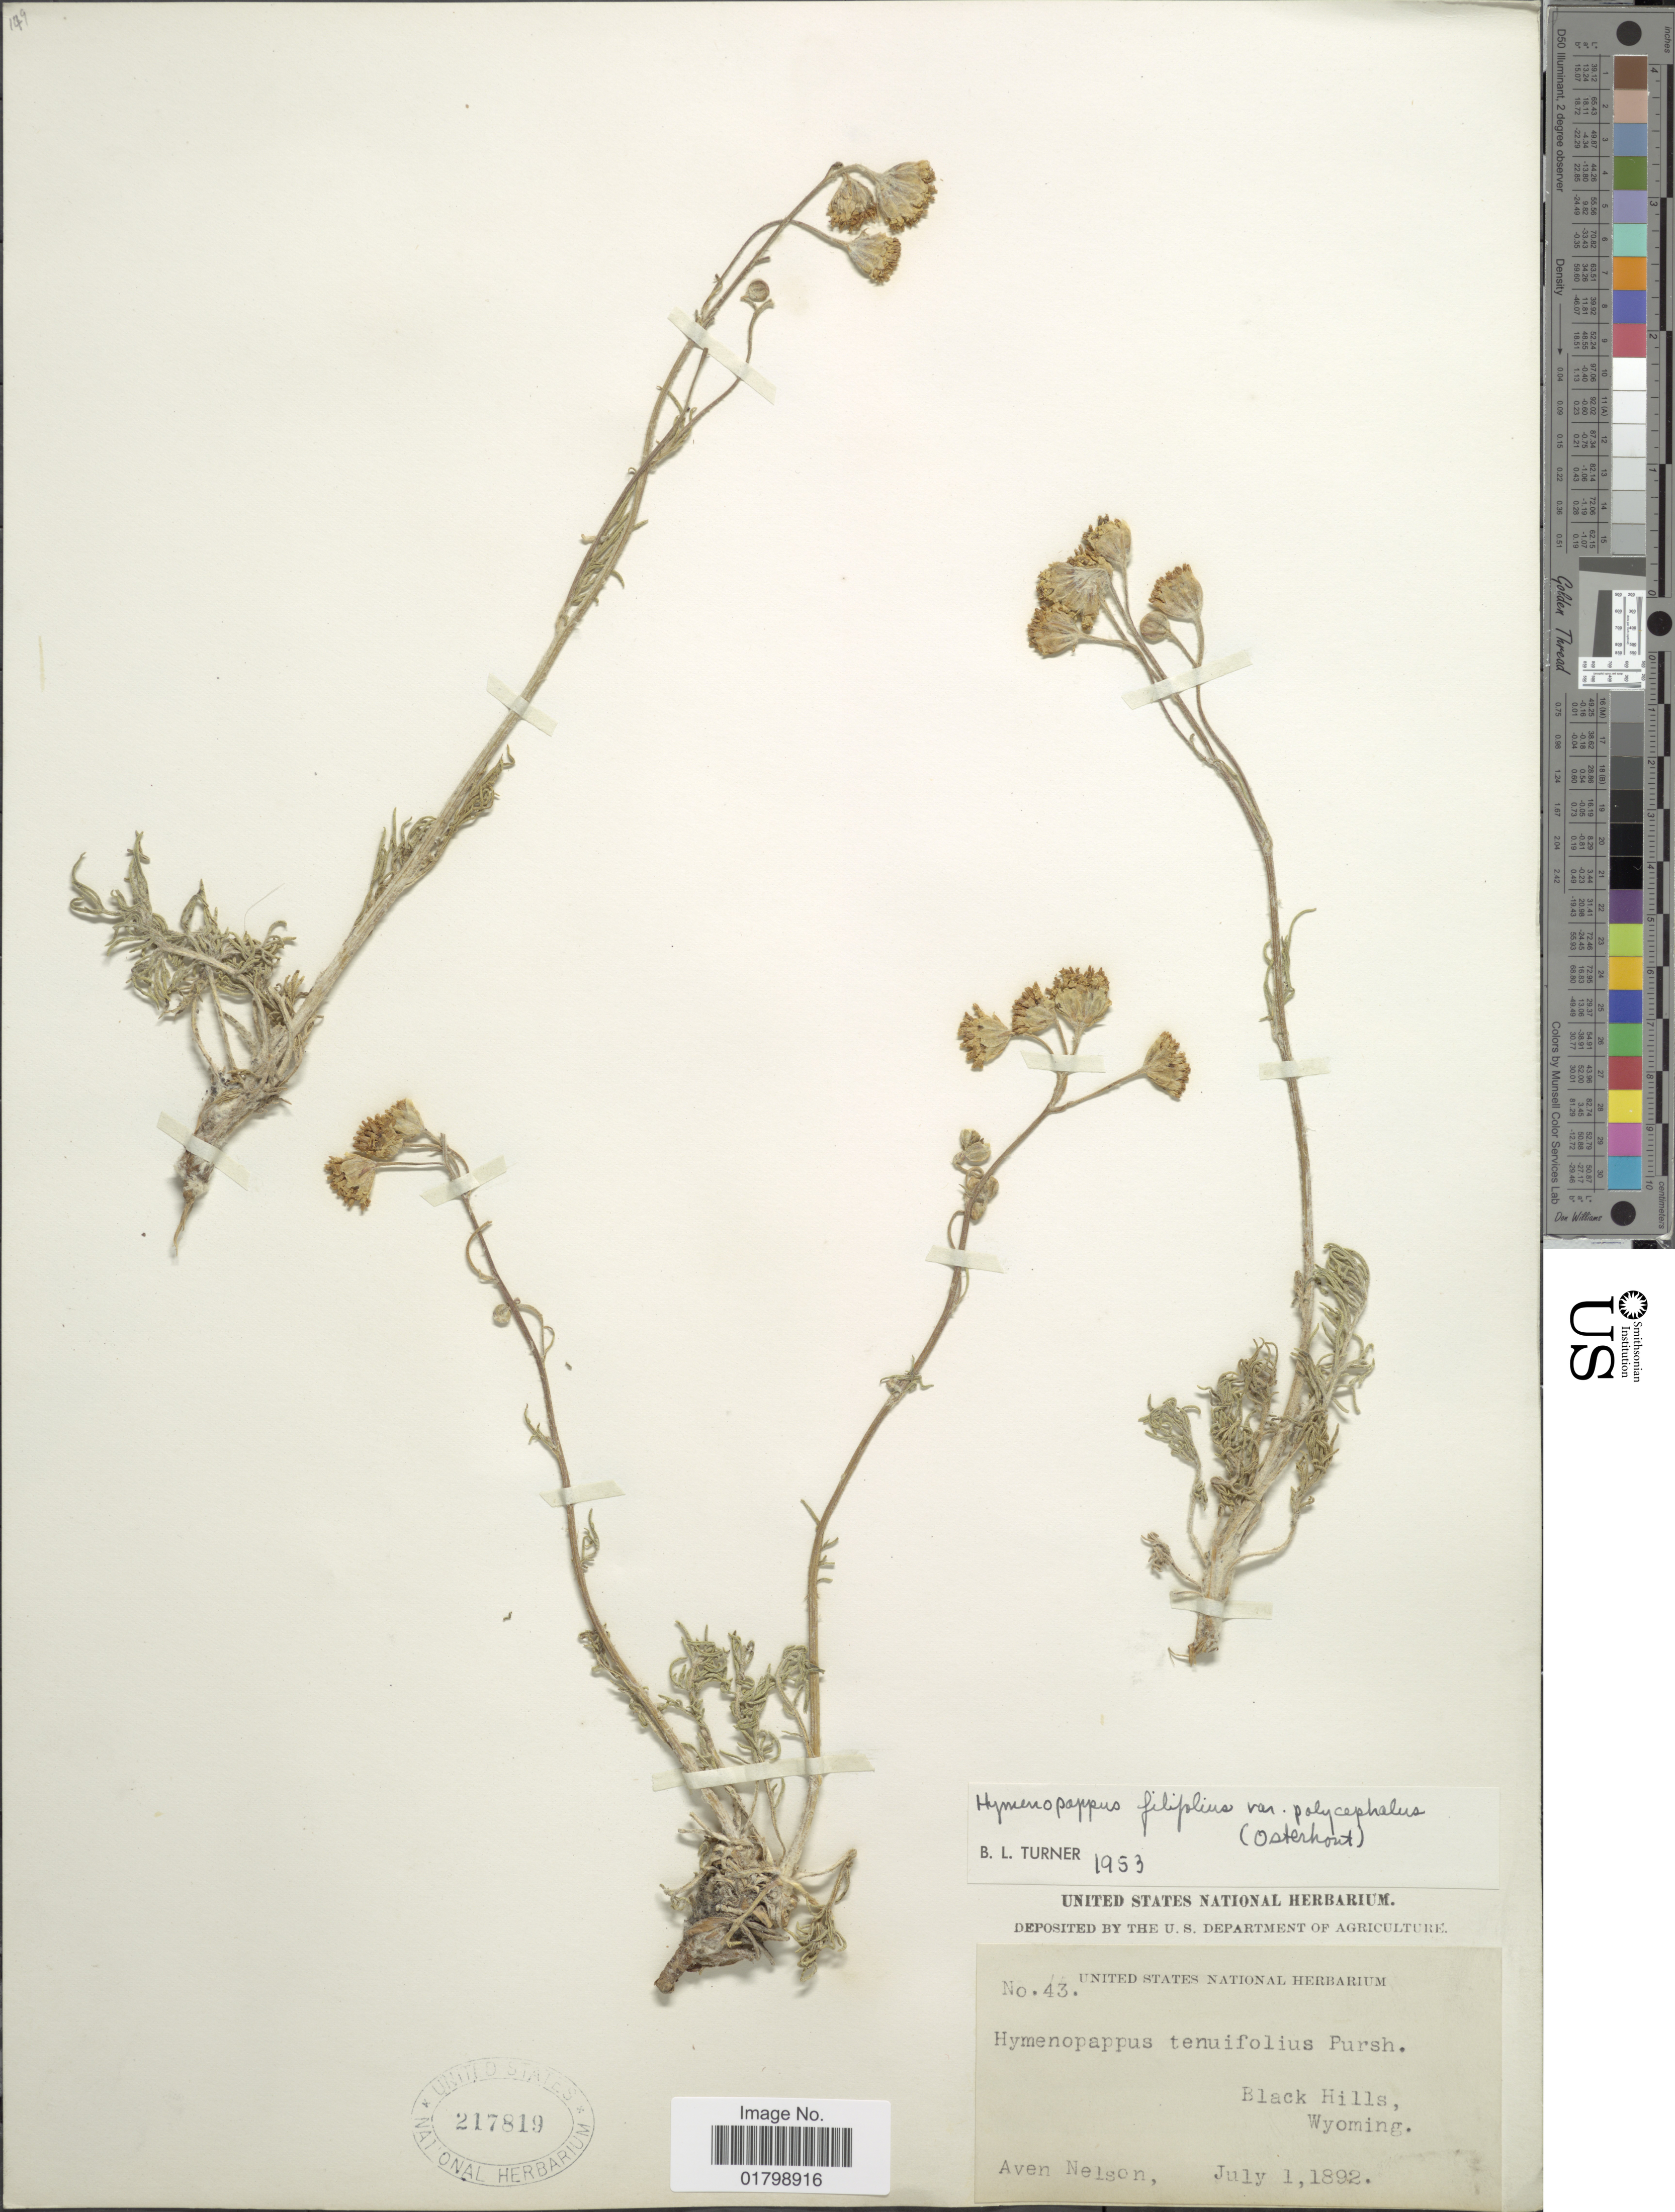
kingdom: Plantae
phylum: Tracheophyta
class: Magnoliopsida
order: Asterales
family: Asteraceae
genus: Hymenopappus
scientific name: Hymenopappus filifolius var. polycephalus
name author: (Osterh.) B.L. Turner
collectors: A. Nelson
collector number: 43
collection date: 1892-07-01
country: United States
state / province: Wyoming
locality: Black Hills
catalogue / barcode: US 217819